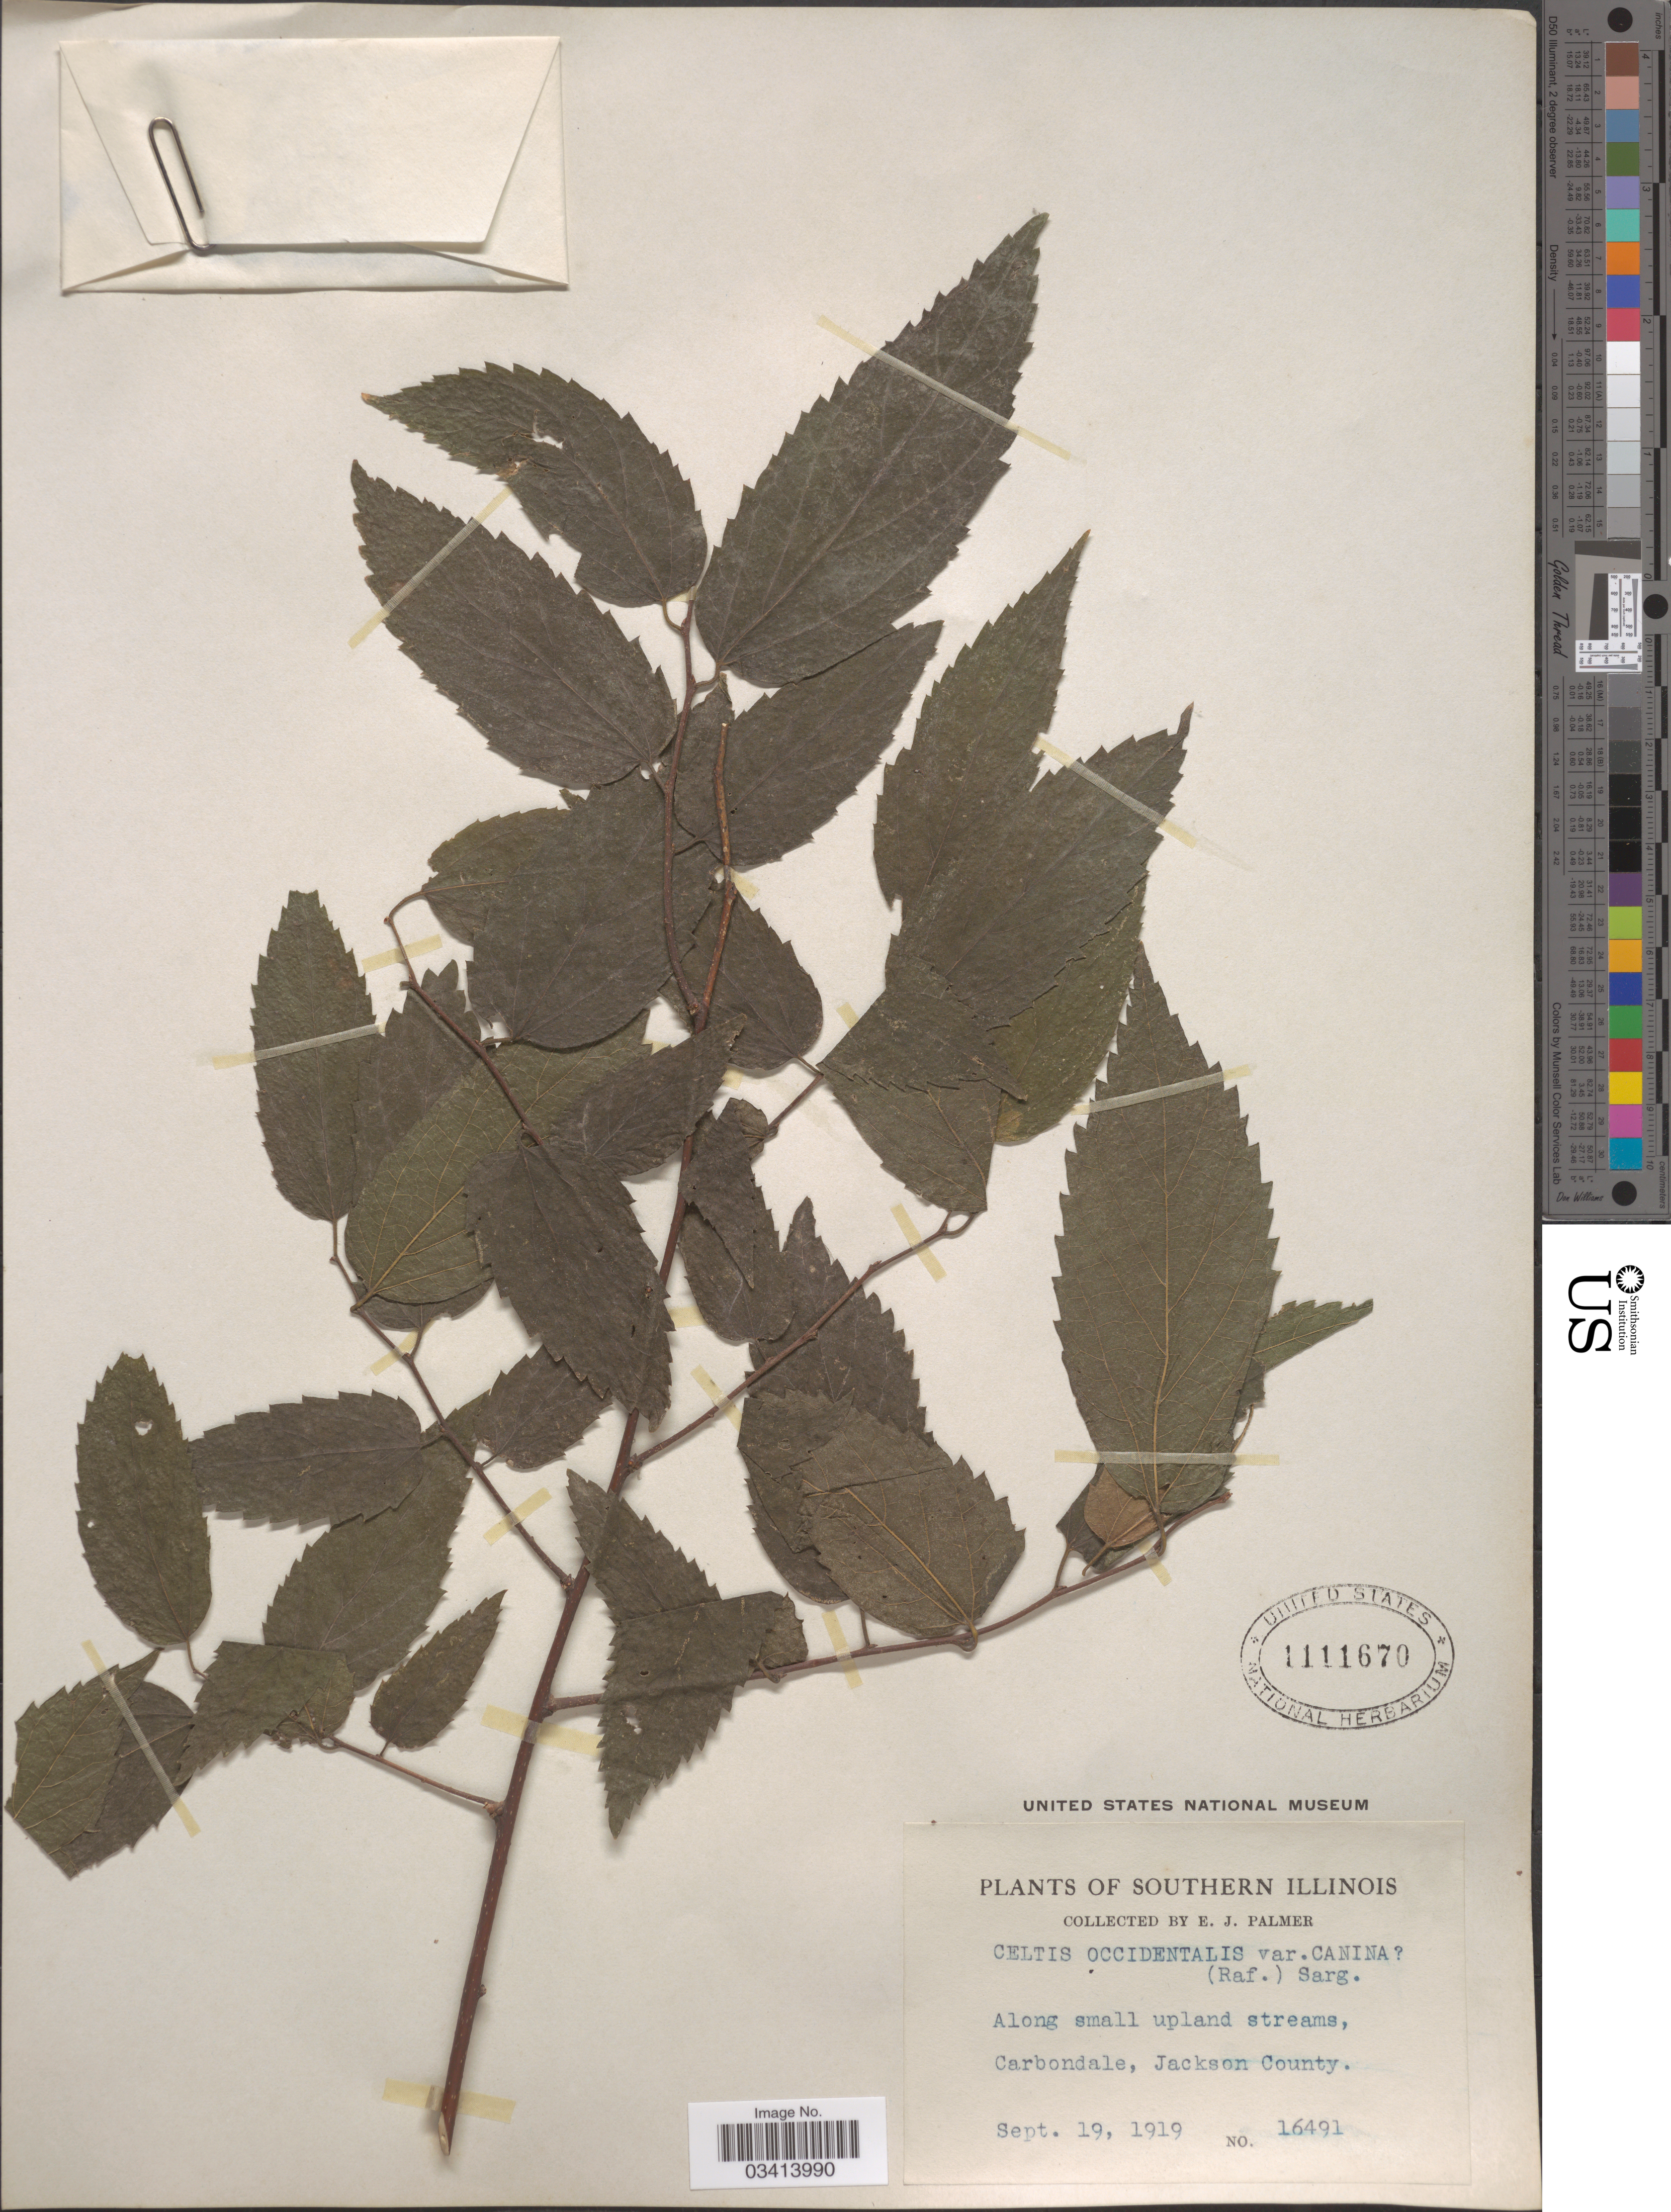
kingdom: Plantae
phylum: Tracheophyta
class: Magnoliopsida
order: Rosales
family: Cannabaceae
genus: Celtis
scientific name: Celtis occidentalis var. crassifolia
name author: (Lam.) A. Gray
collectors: E. J. Palmer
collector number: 16491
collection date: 1919-09-19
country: United States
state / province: Illinois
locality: Southern Illinois. Carbondale, Jackson County.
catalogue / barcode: US 1111670